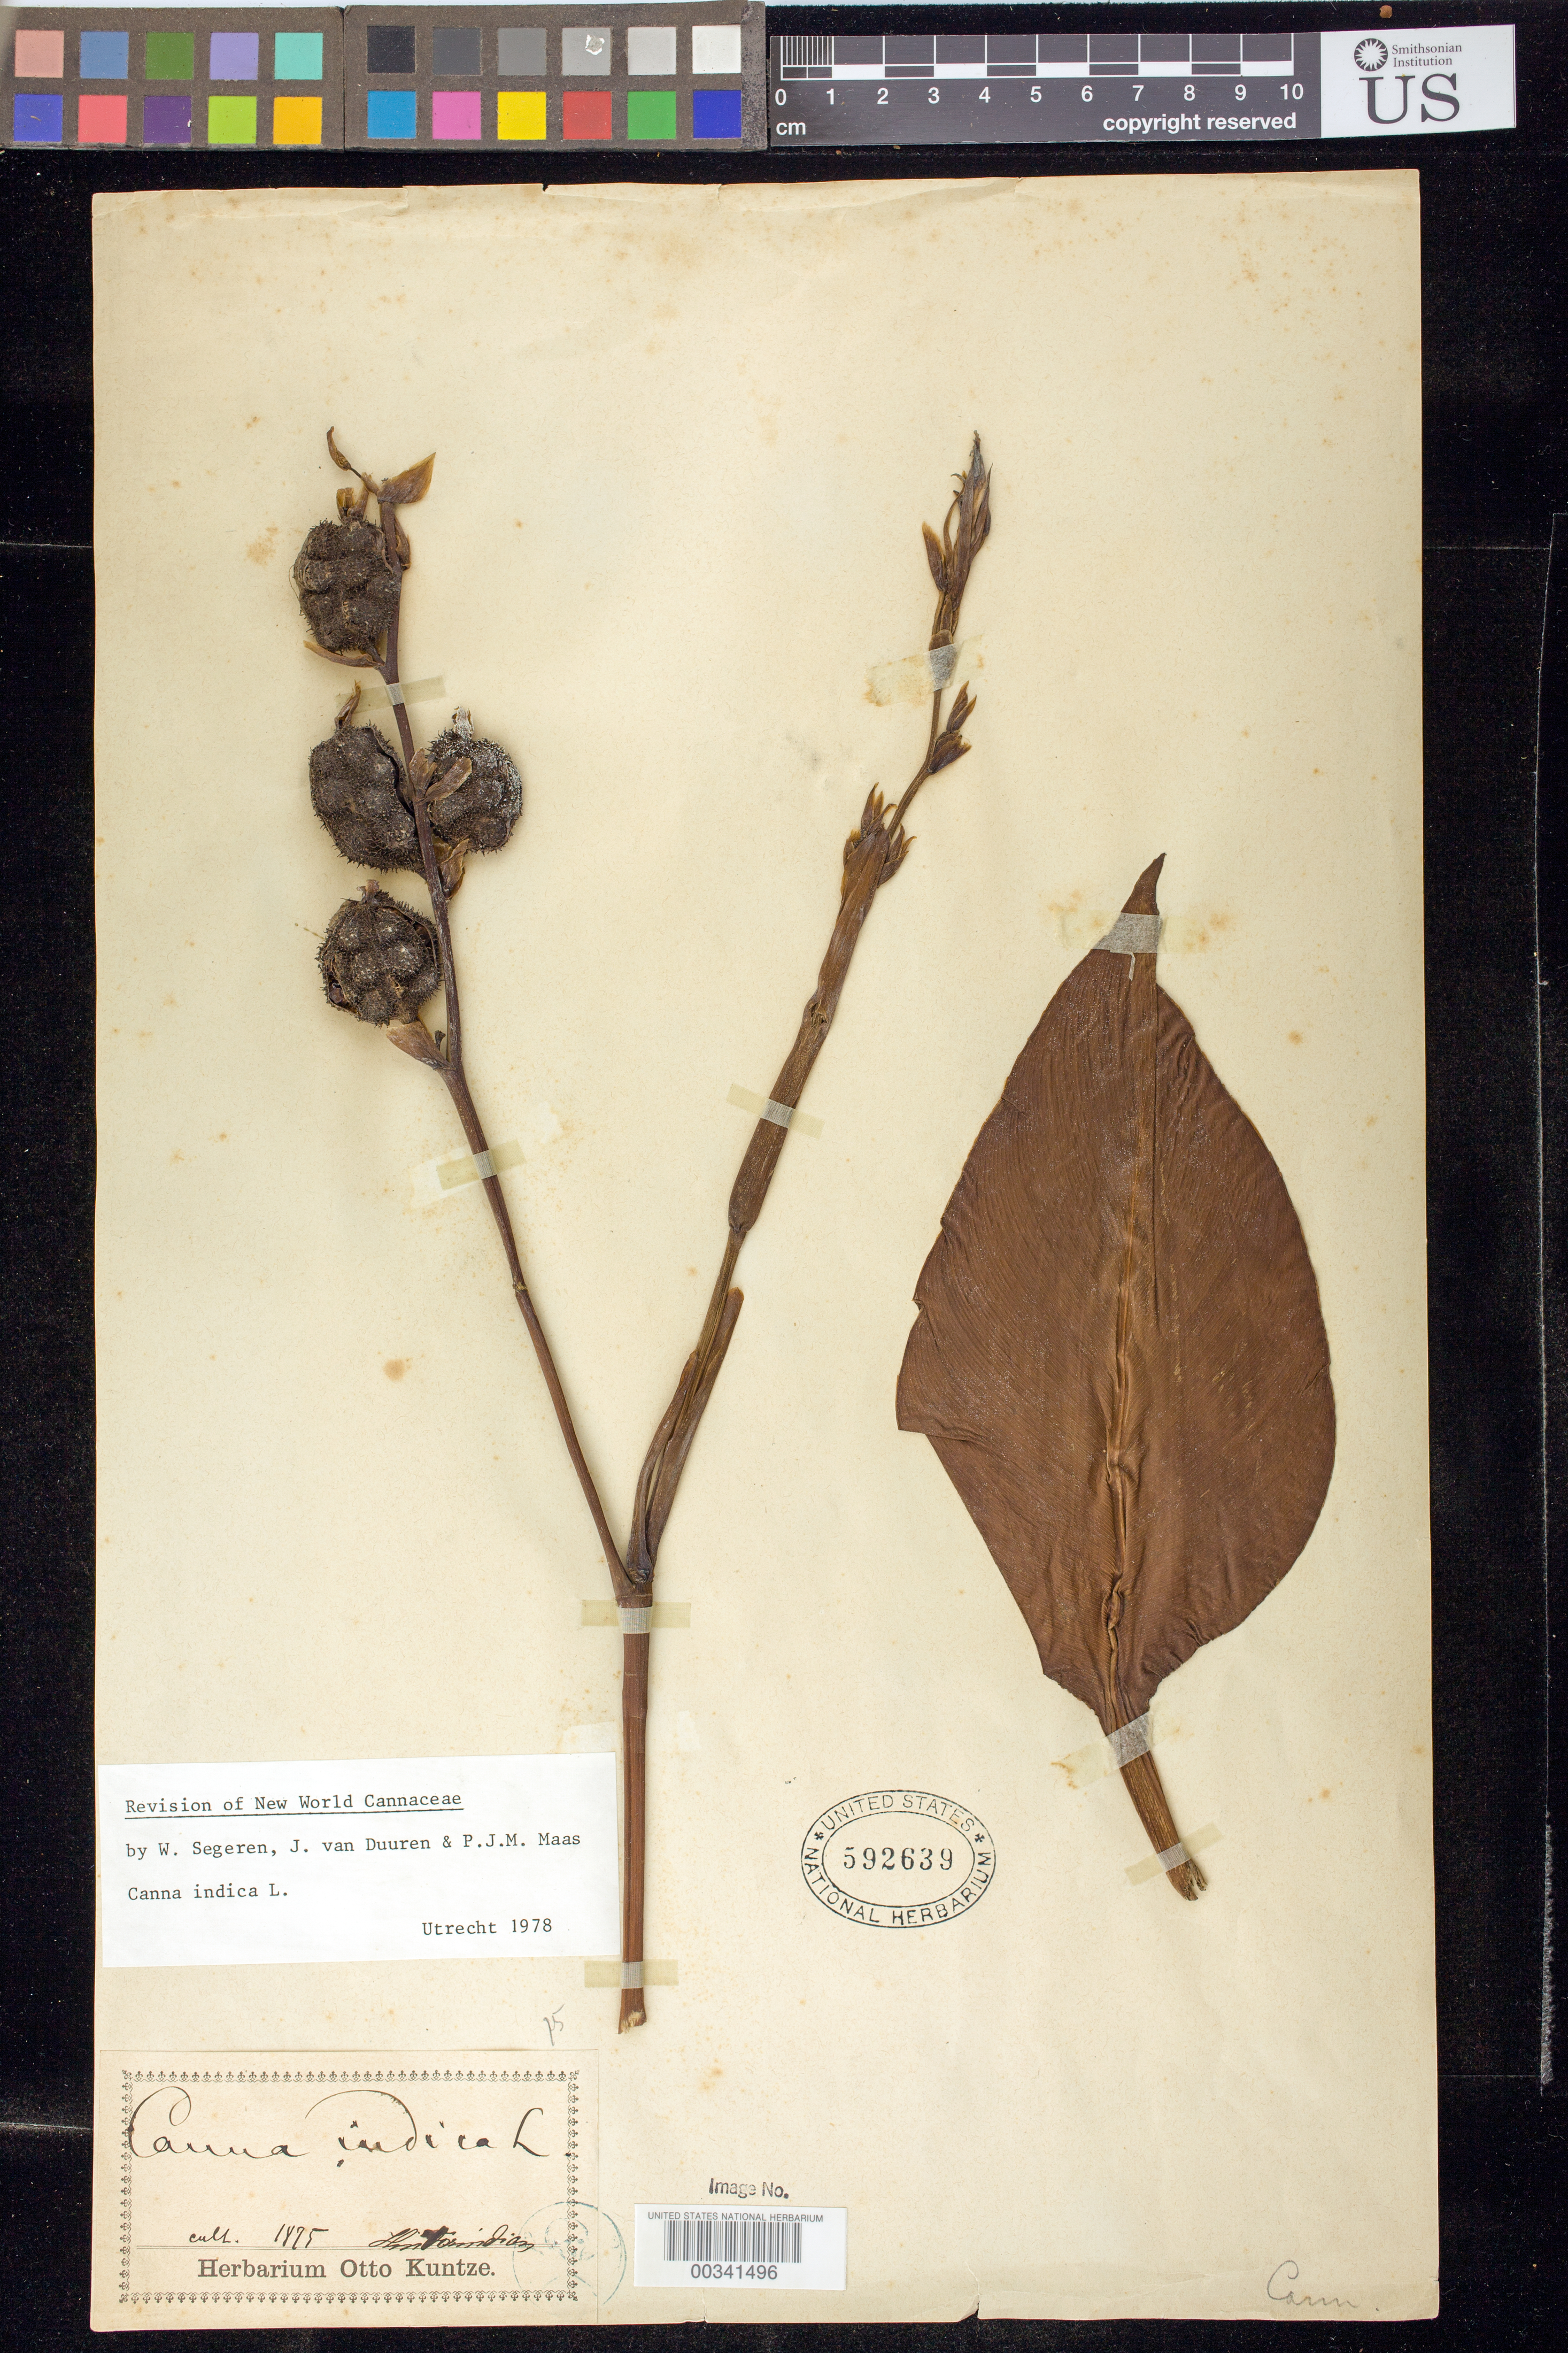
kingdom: Plantae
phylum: Tracheophyta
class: Liliopsida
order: Zingiberales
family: Cannaceae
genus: Canna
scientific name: Canna indica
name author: L.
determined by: Segeren, W.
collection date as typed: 1875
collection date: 1875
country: Germany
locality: Gorgenthal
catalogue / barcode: US 592639